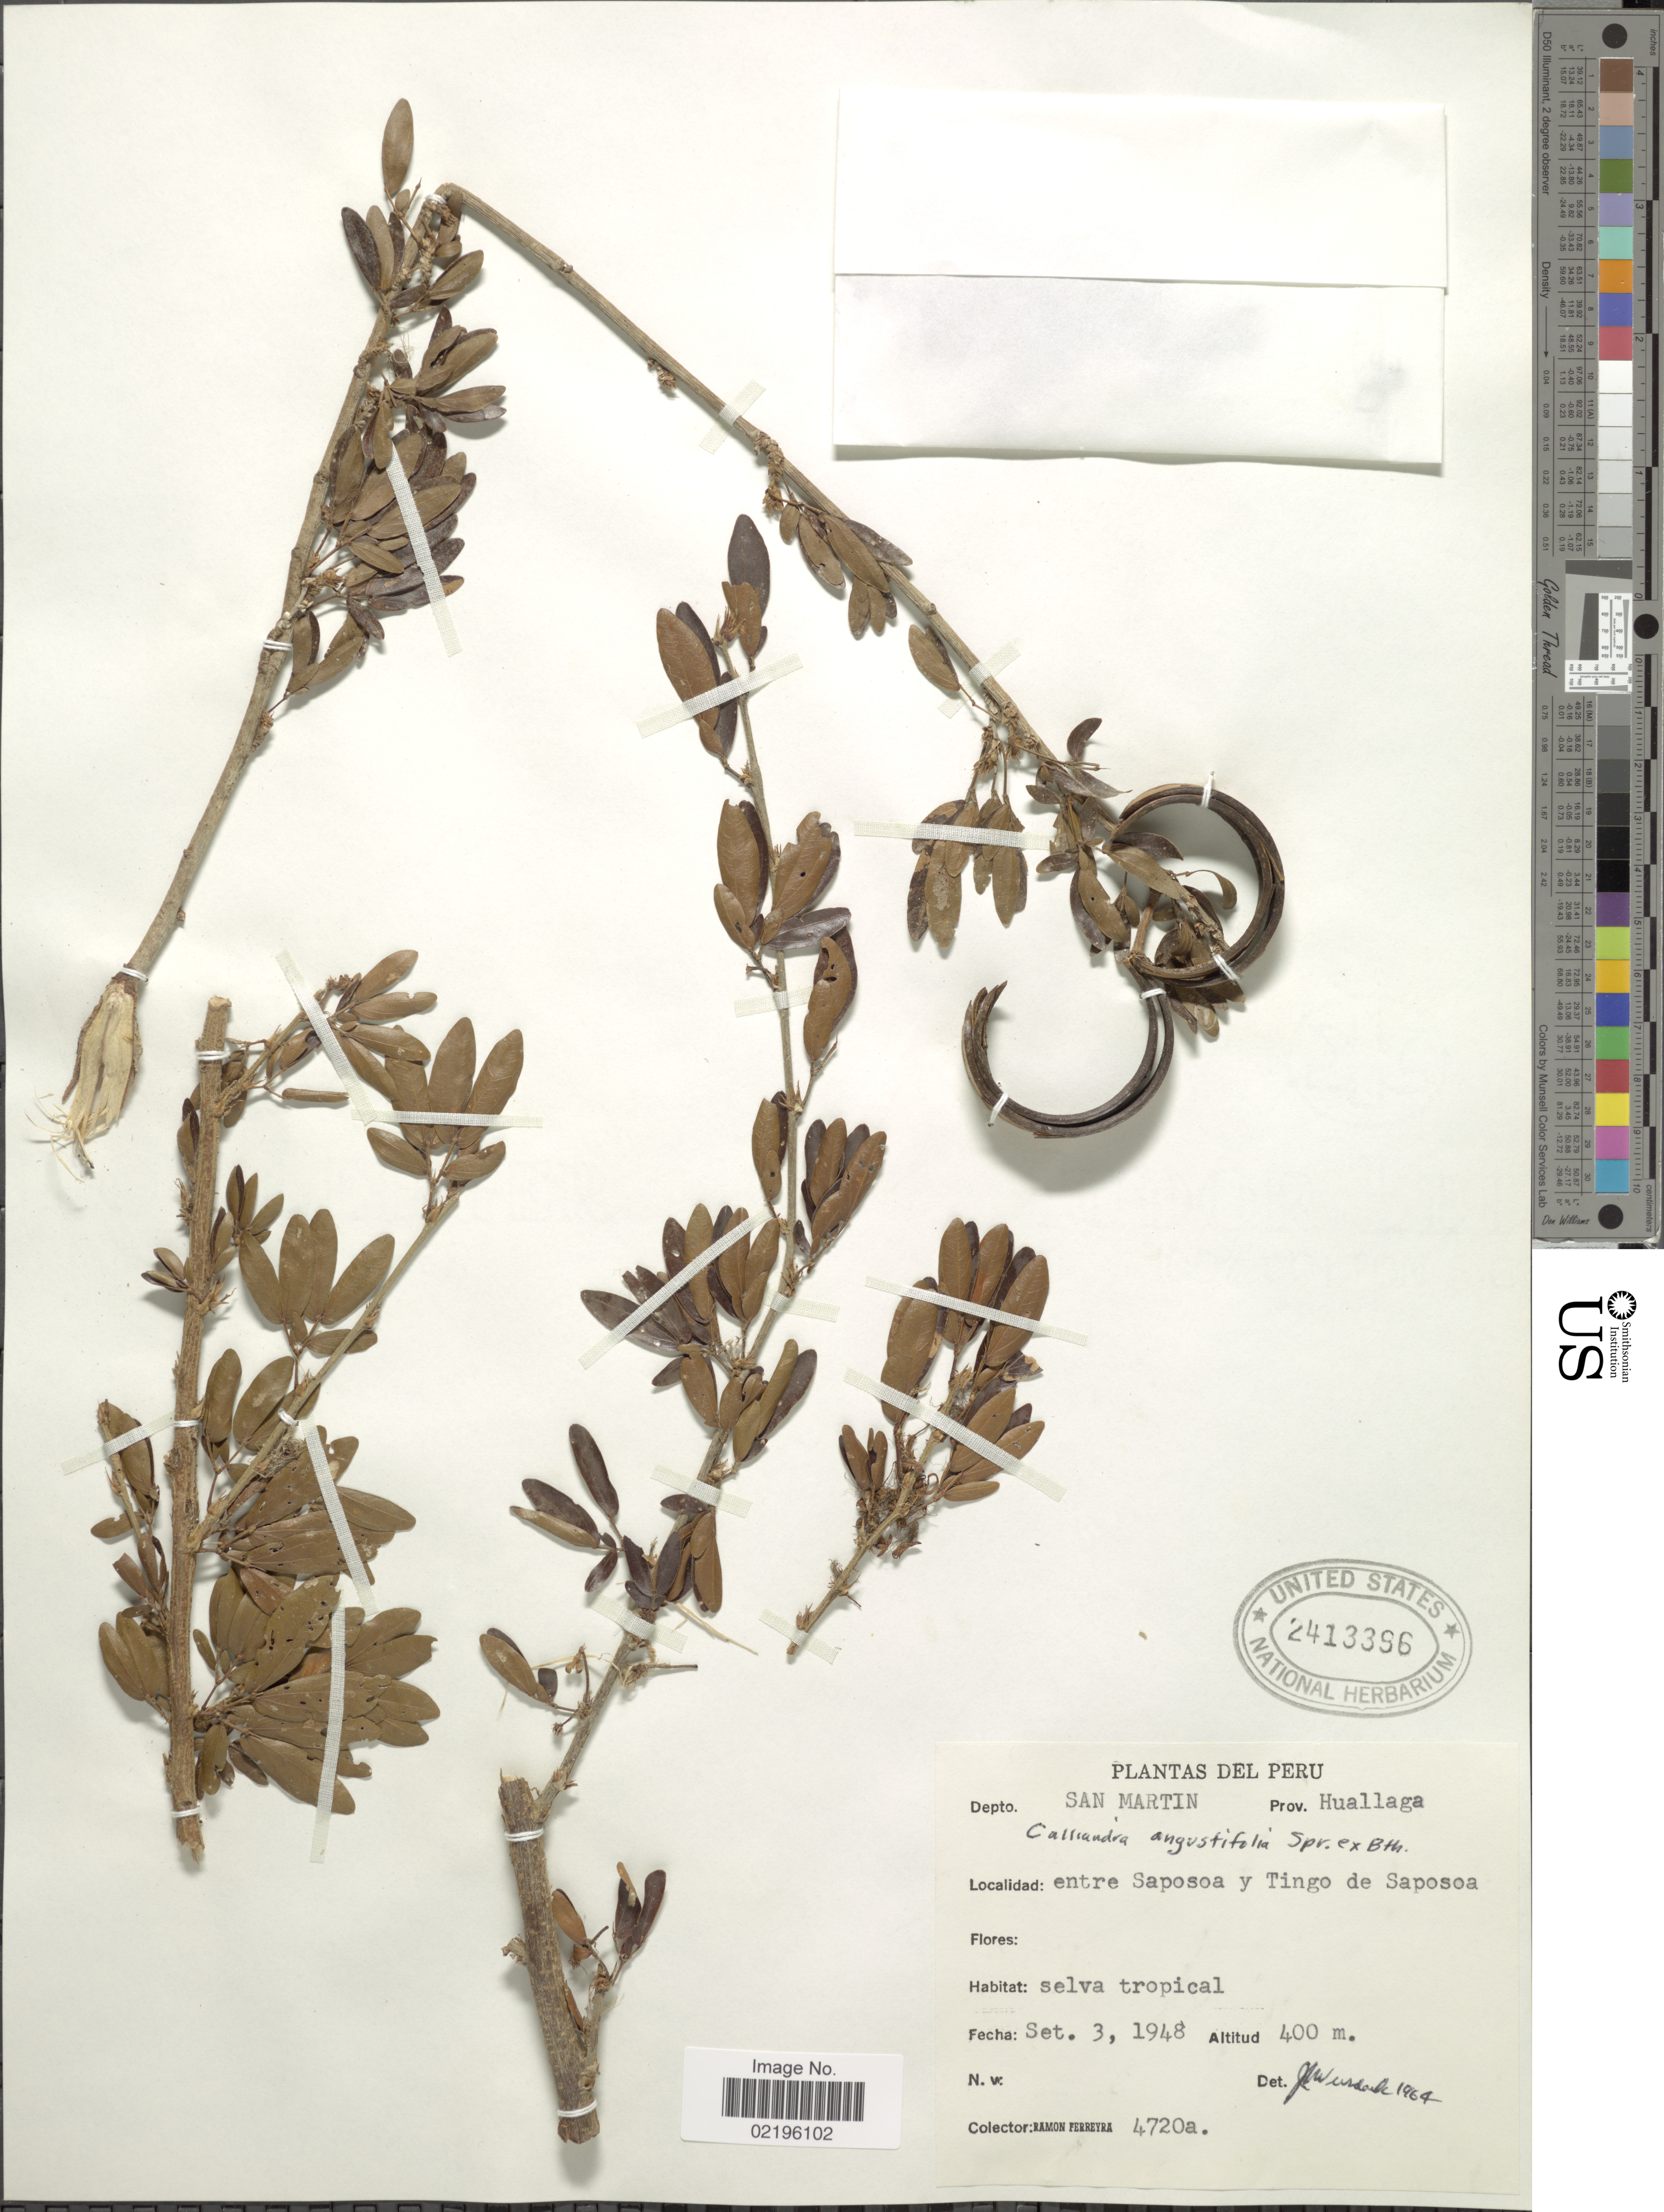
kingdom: Plantae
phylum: Tracheophyta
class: Magnoliopsida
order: Fabales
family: Fabaceae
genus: Calliandra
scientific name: Calliandra angustifolia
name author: Spruce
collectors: R. A. Ferreyra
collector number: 4720a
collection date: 1948-09-03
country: Peru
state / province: San Martín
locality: Depto. San Martin. Prov. Huallaga., entre Saposoa y Tingo de Saposoa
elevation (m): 400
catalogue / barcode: US 2413396